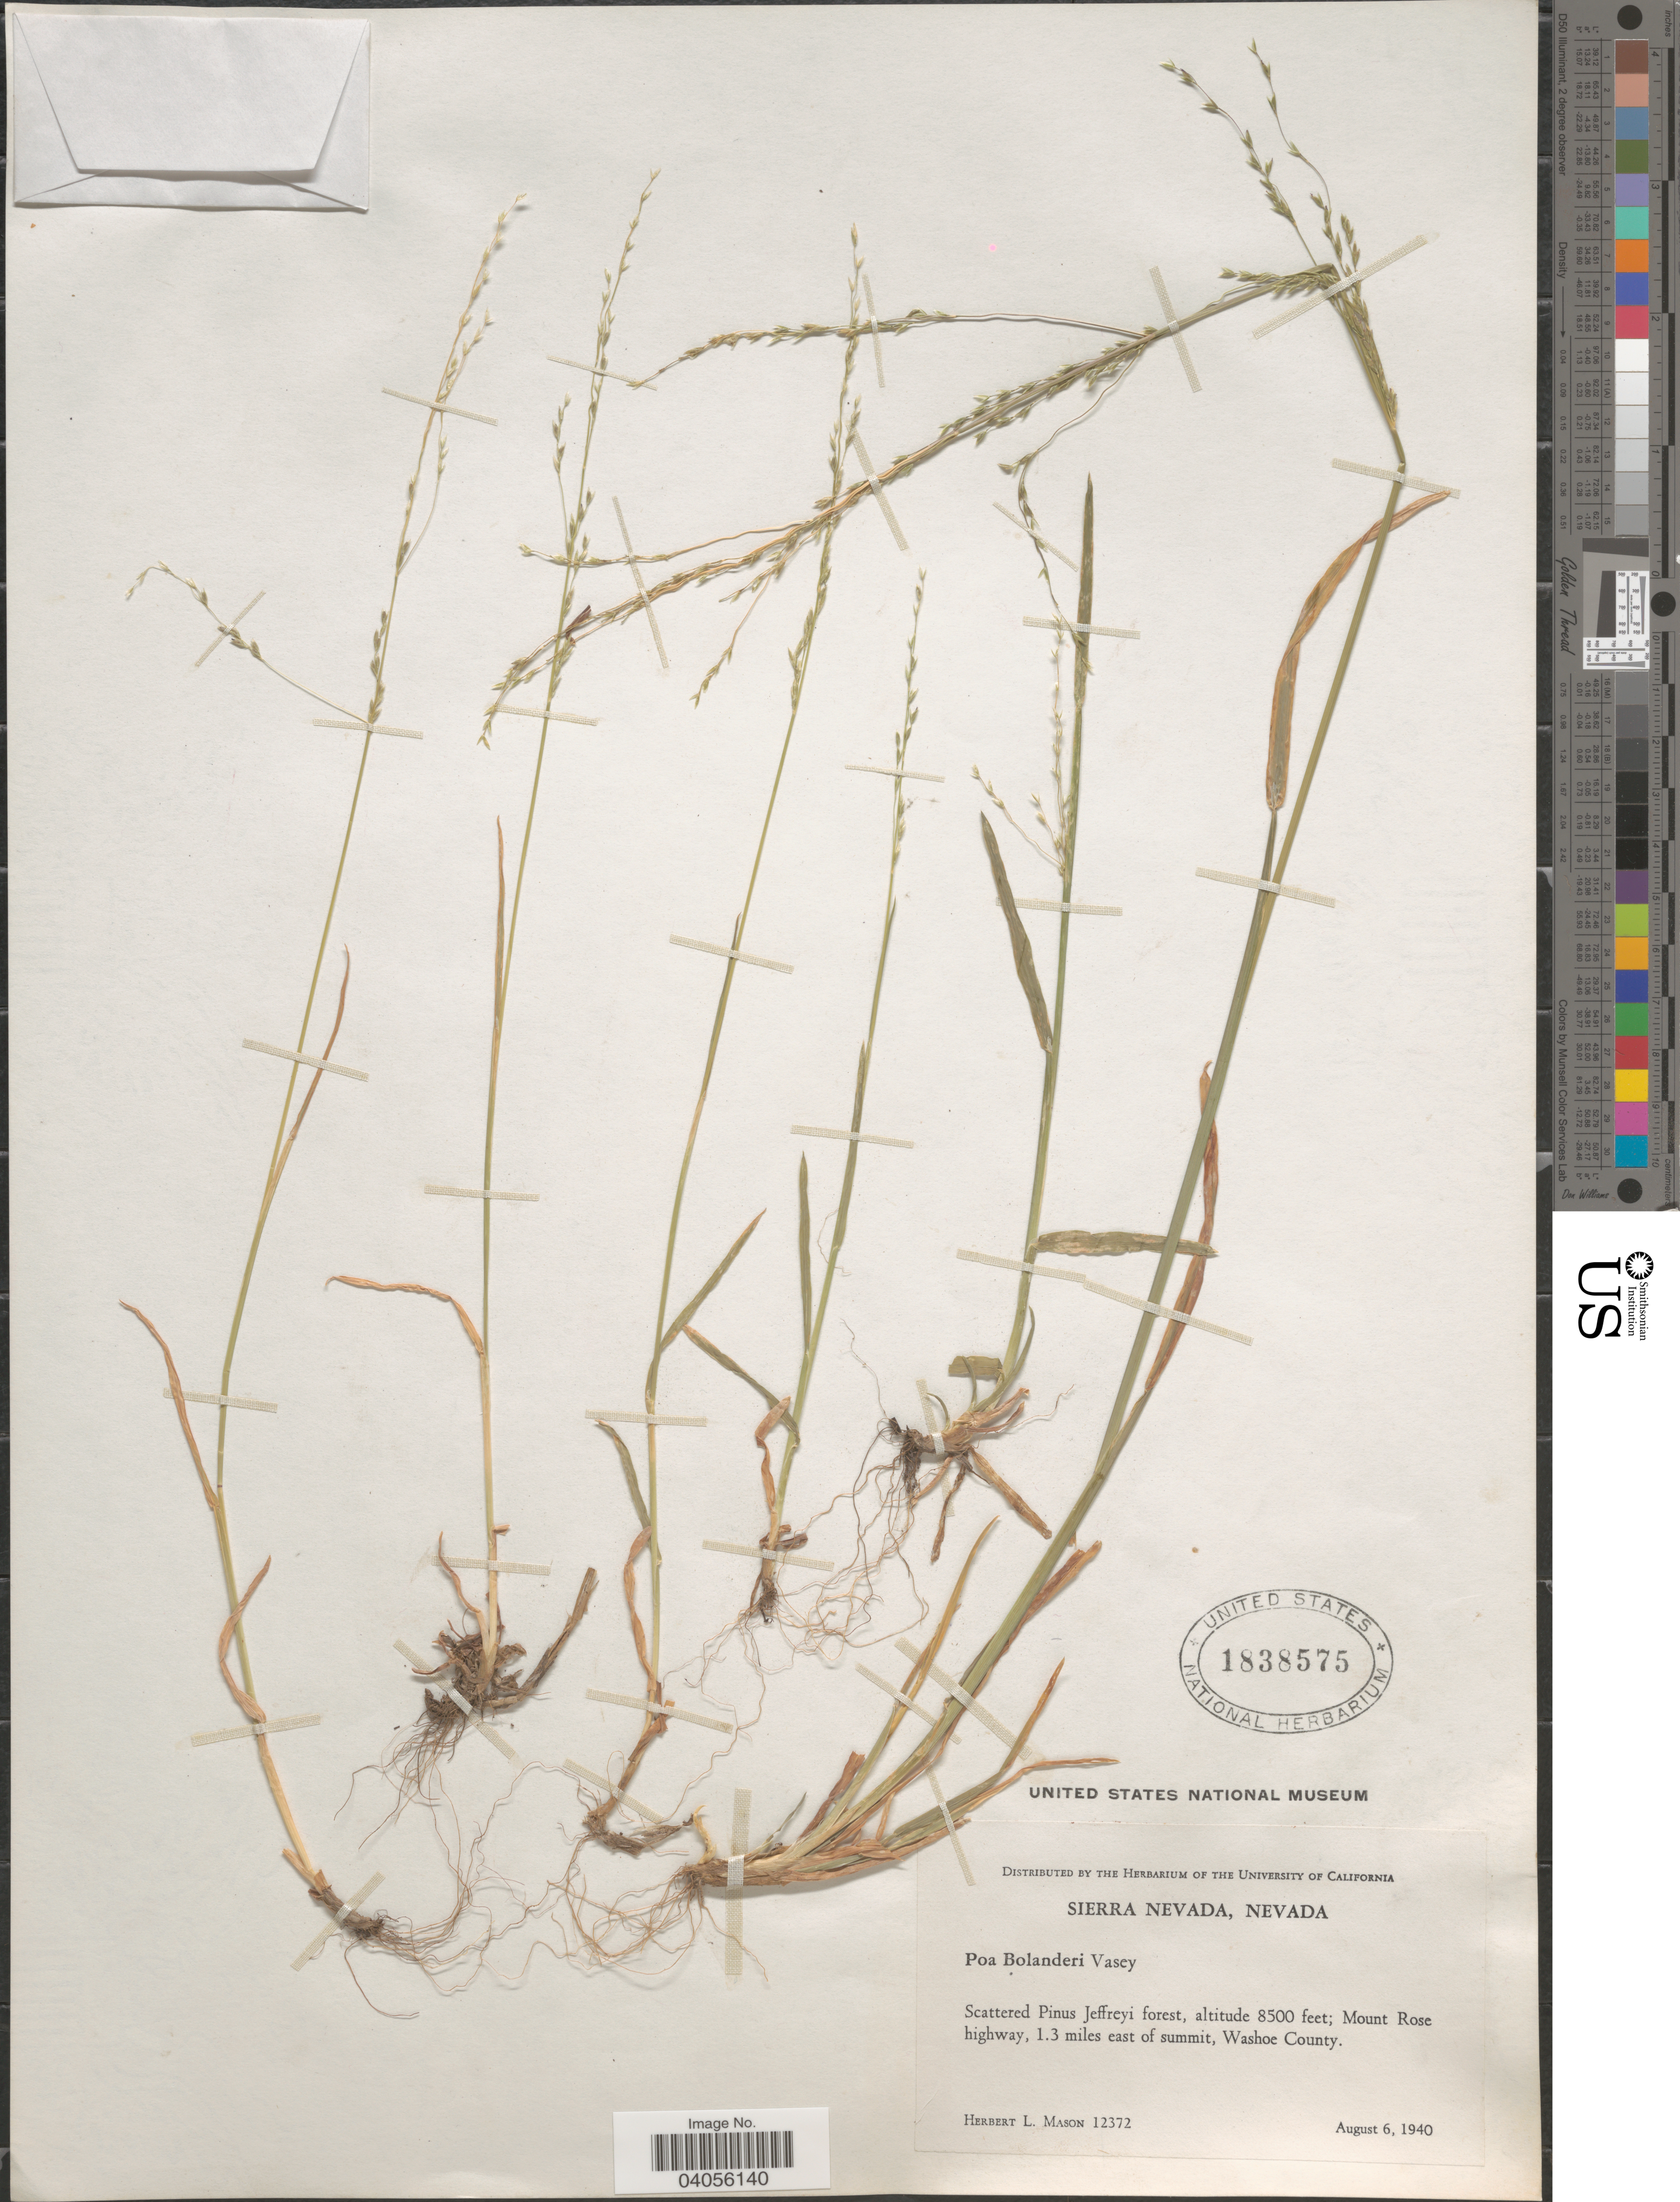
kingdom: Plantae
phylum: Tracheophyta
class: Liliopsida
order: Poales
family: Poaceae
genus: Poa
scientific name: Poa bolanderi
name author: Vasey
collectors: H. L. Mason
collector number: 12372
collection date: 1940-08-06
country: United States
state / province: Nevada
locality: Sierra Nevada. Scattered Pinus Jeffreyi forest; Mount Rose highway, 1.3 miles east of summit, Washoe County.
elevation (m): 2591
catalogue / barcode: US 1838575